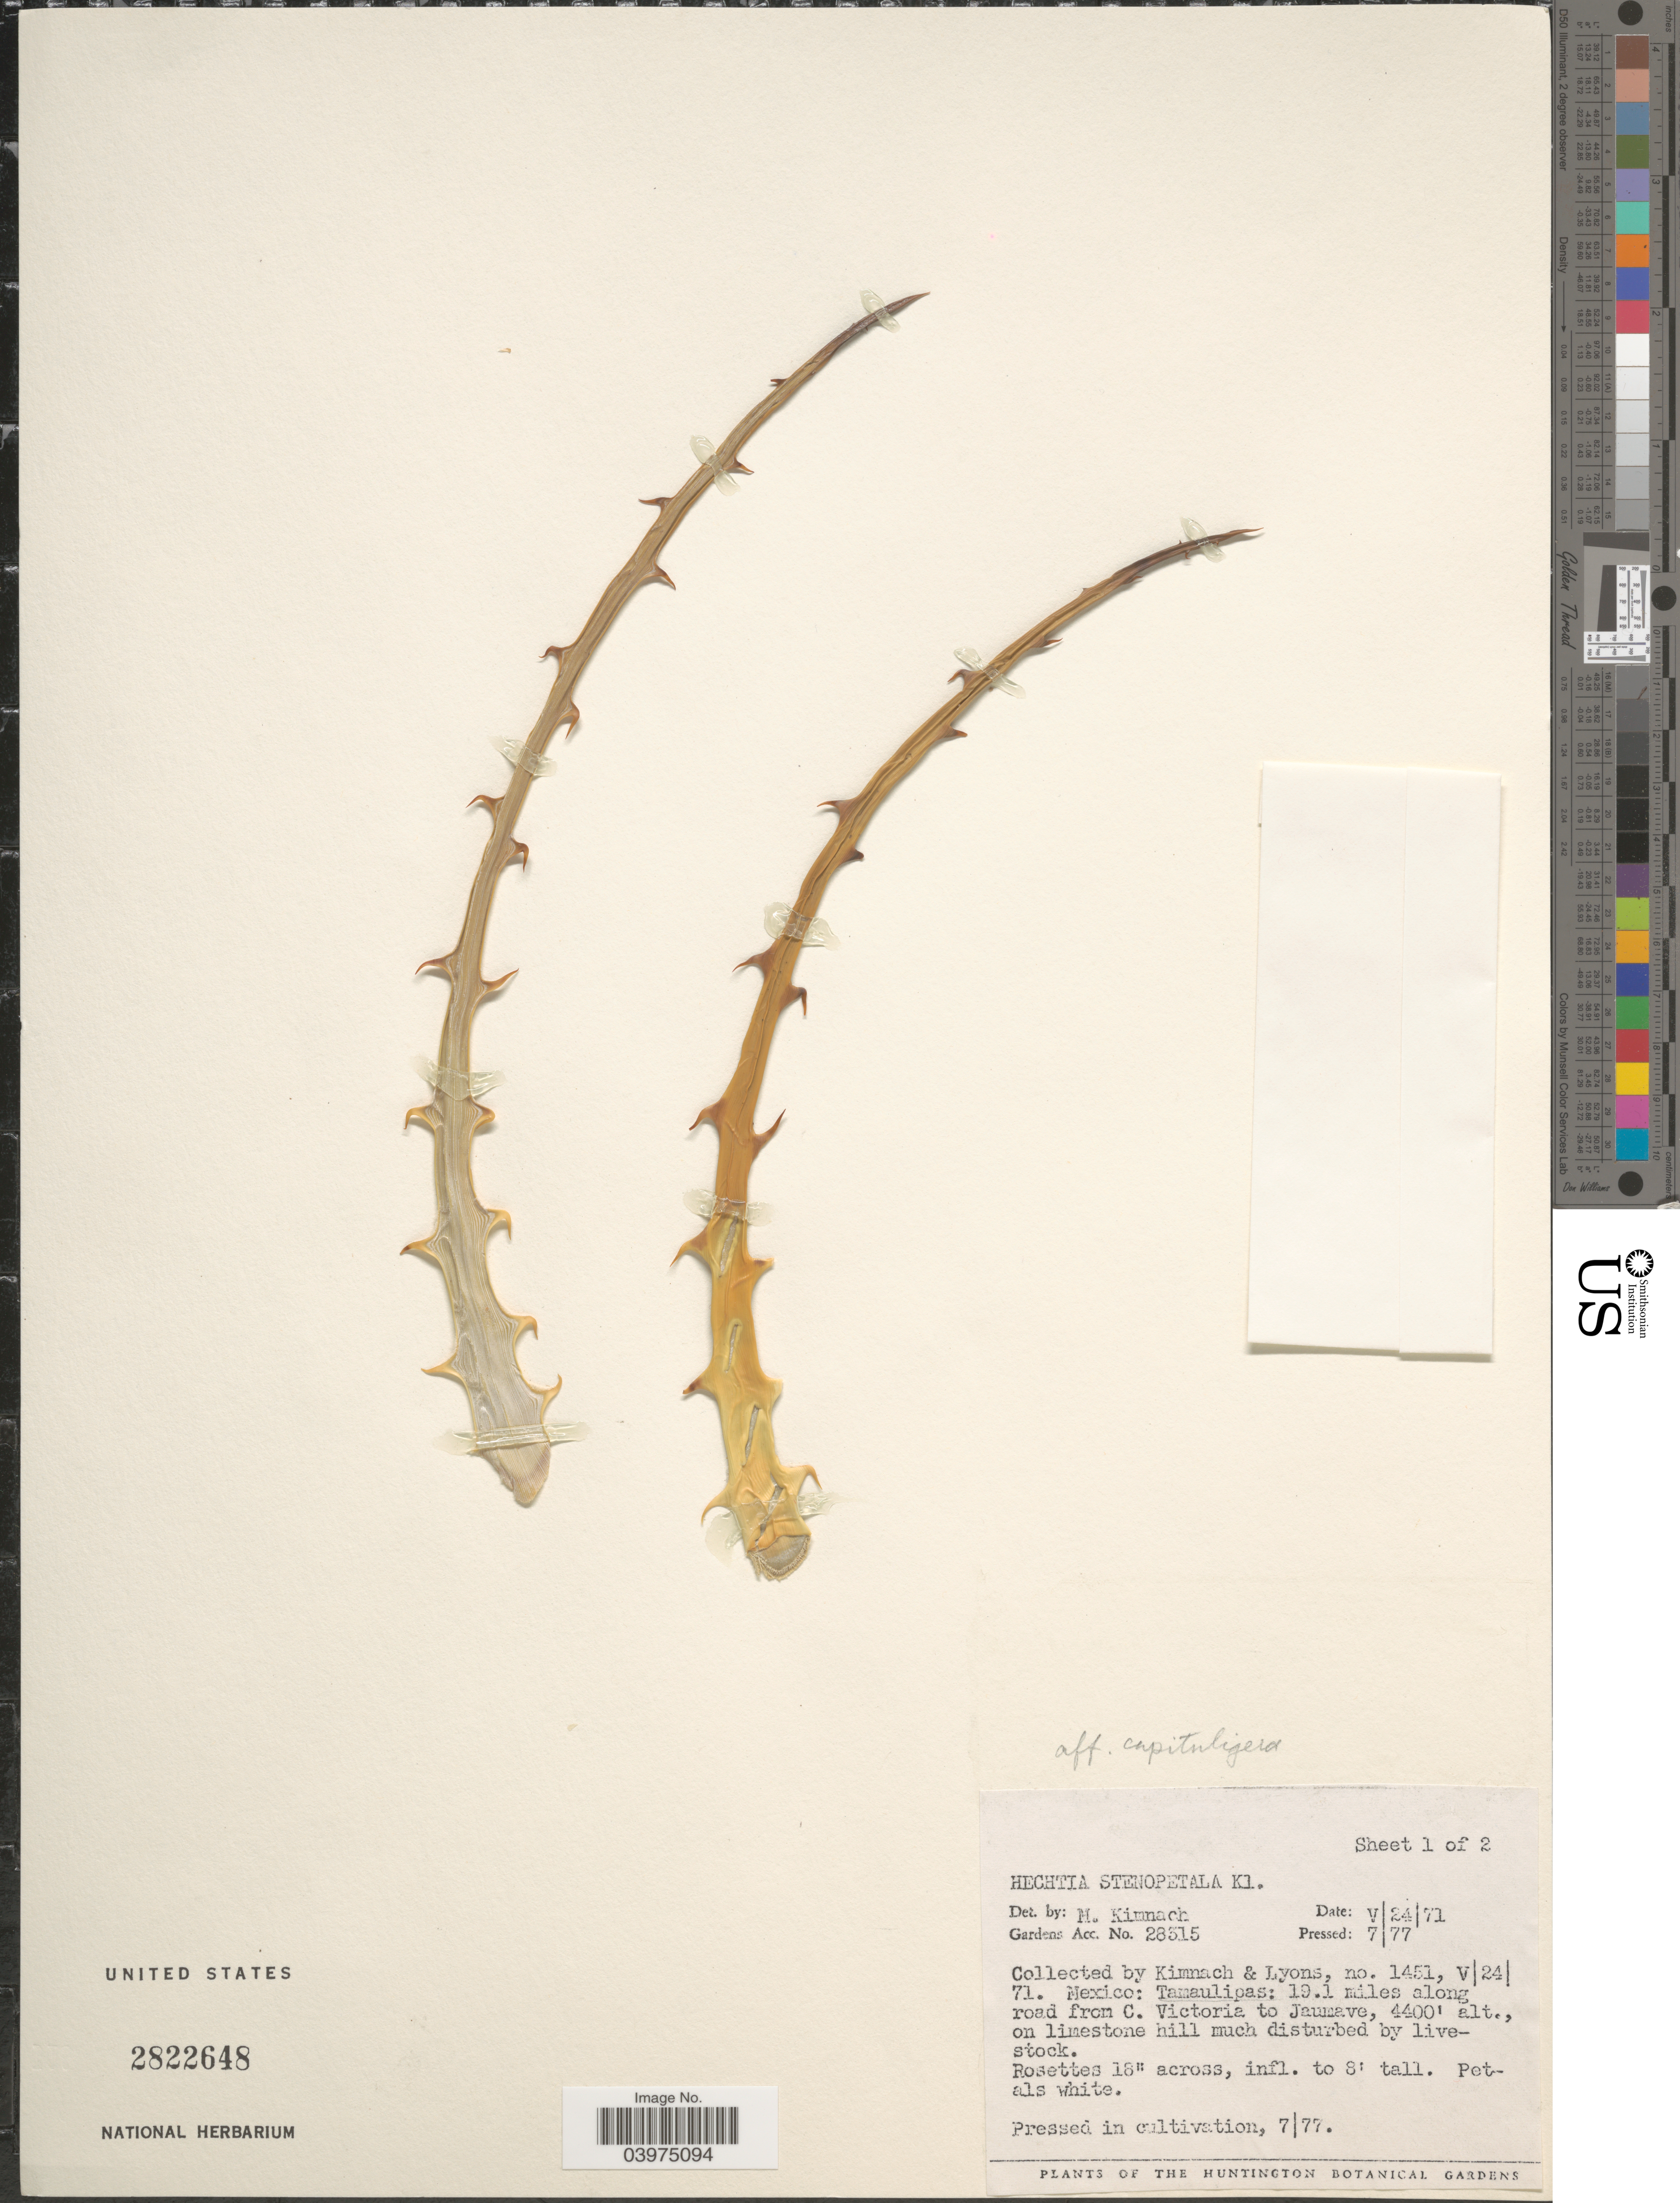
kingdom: Plantae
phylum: Tracheophyta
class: Liliopsida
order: Poales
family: Bromeliaceae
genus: Hechtia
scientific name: Hechtia capituligera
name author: Mez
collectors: -. Kimnach & Lyons, --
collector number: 1451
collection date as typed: Transcribed d/m/y: /7/77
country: United States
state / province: California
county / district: Los Angeles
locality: The Huntington Botanical Gardens.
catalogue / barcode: US 2822648